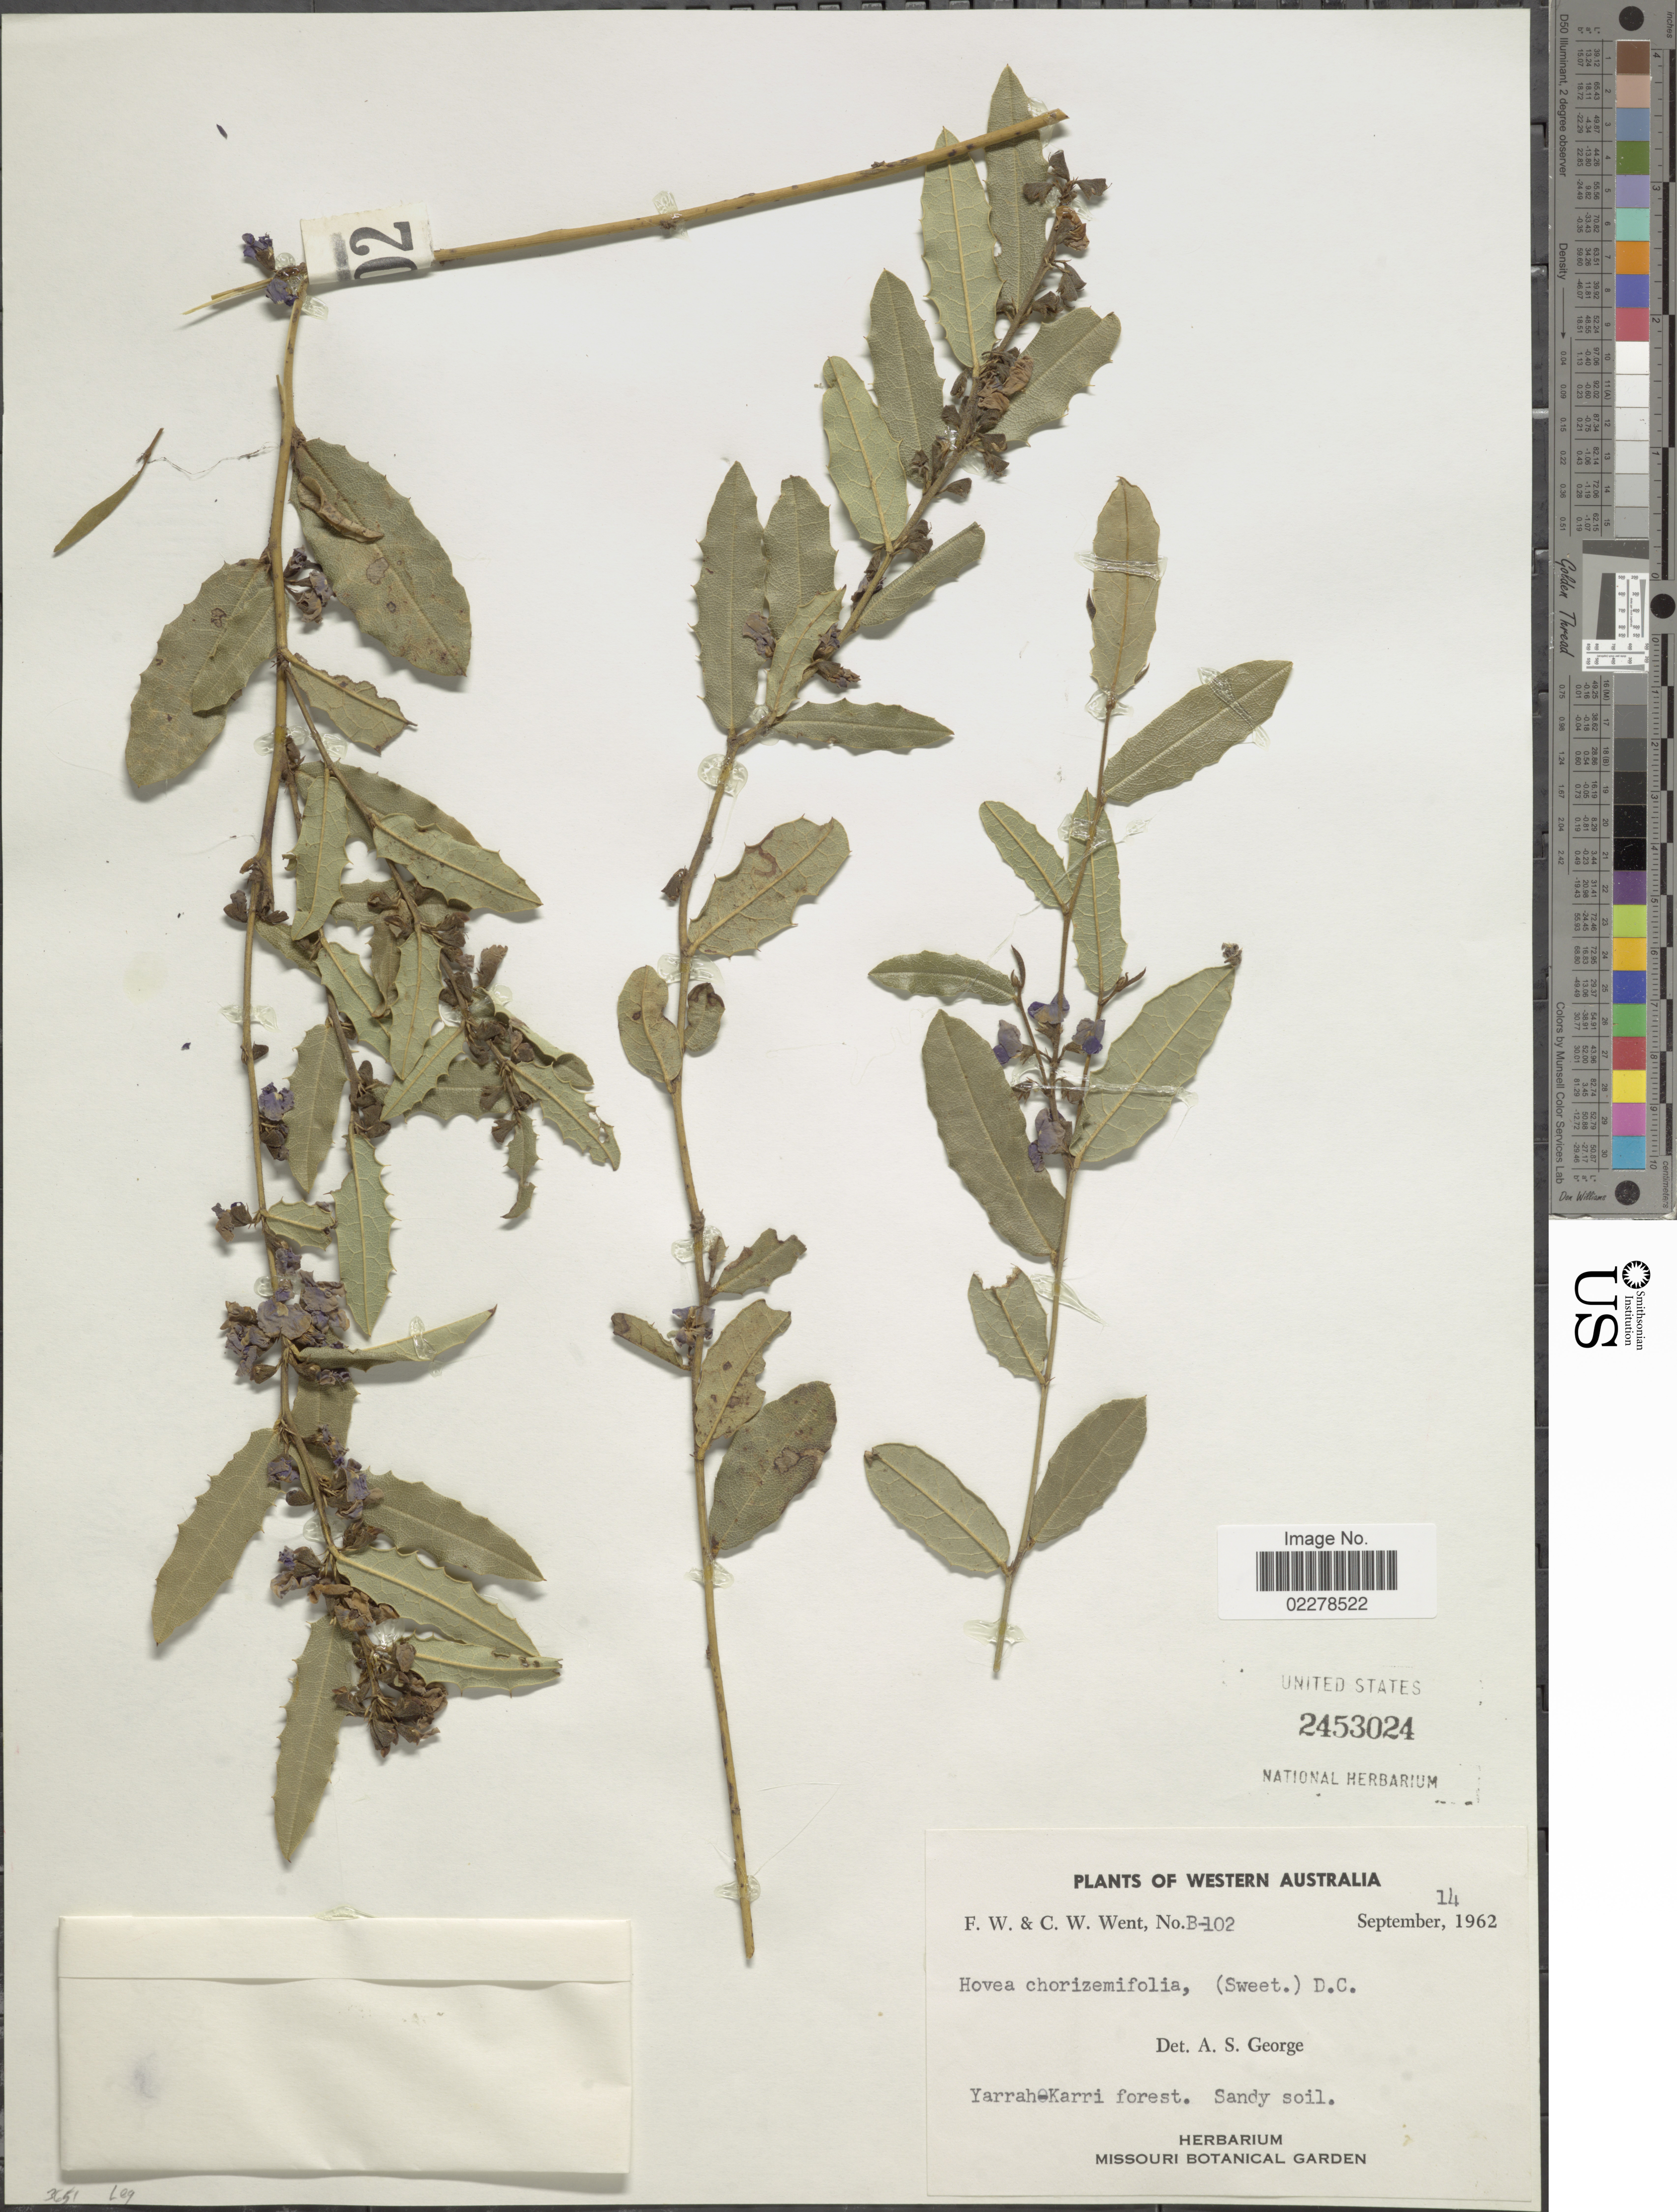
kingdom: Plantae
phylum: Tracheophyta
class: Magnoliopsida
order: Fabales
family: Fabaceae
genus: Hovea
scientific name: Hovea chorizemifolia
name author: DC.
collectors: F. W. Went & C. W. Went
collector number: B-102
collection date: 1962-09-14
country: Australia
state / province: Western Australia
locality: Yarrah-Karri forest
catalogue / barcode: US 2453024